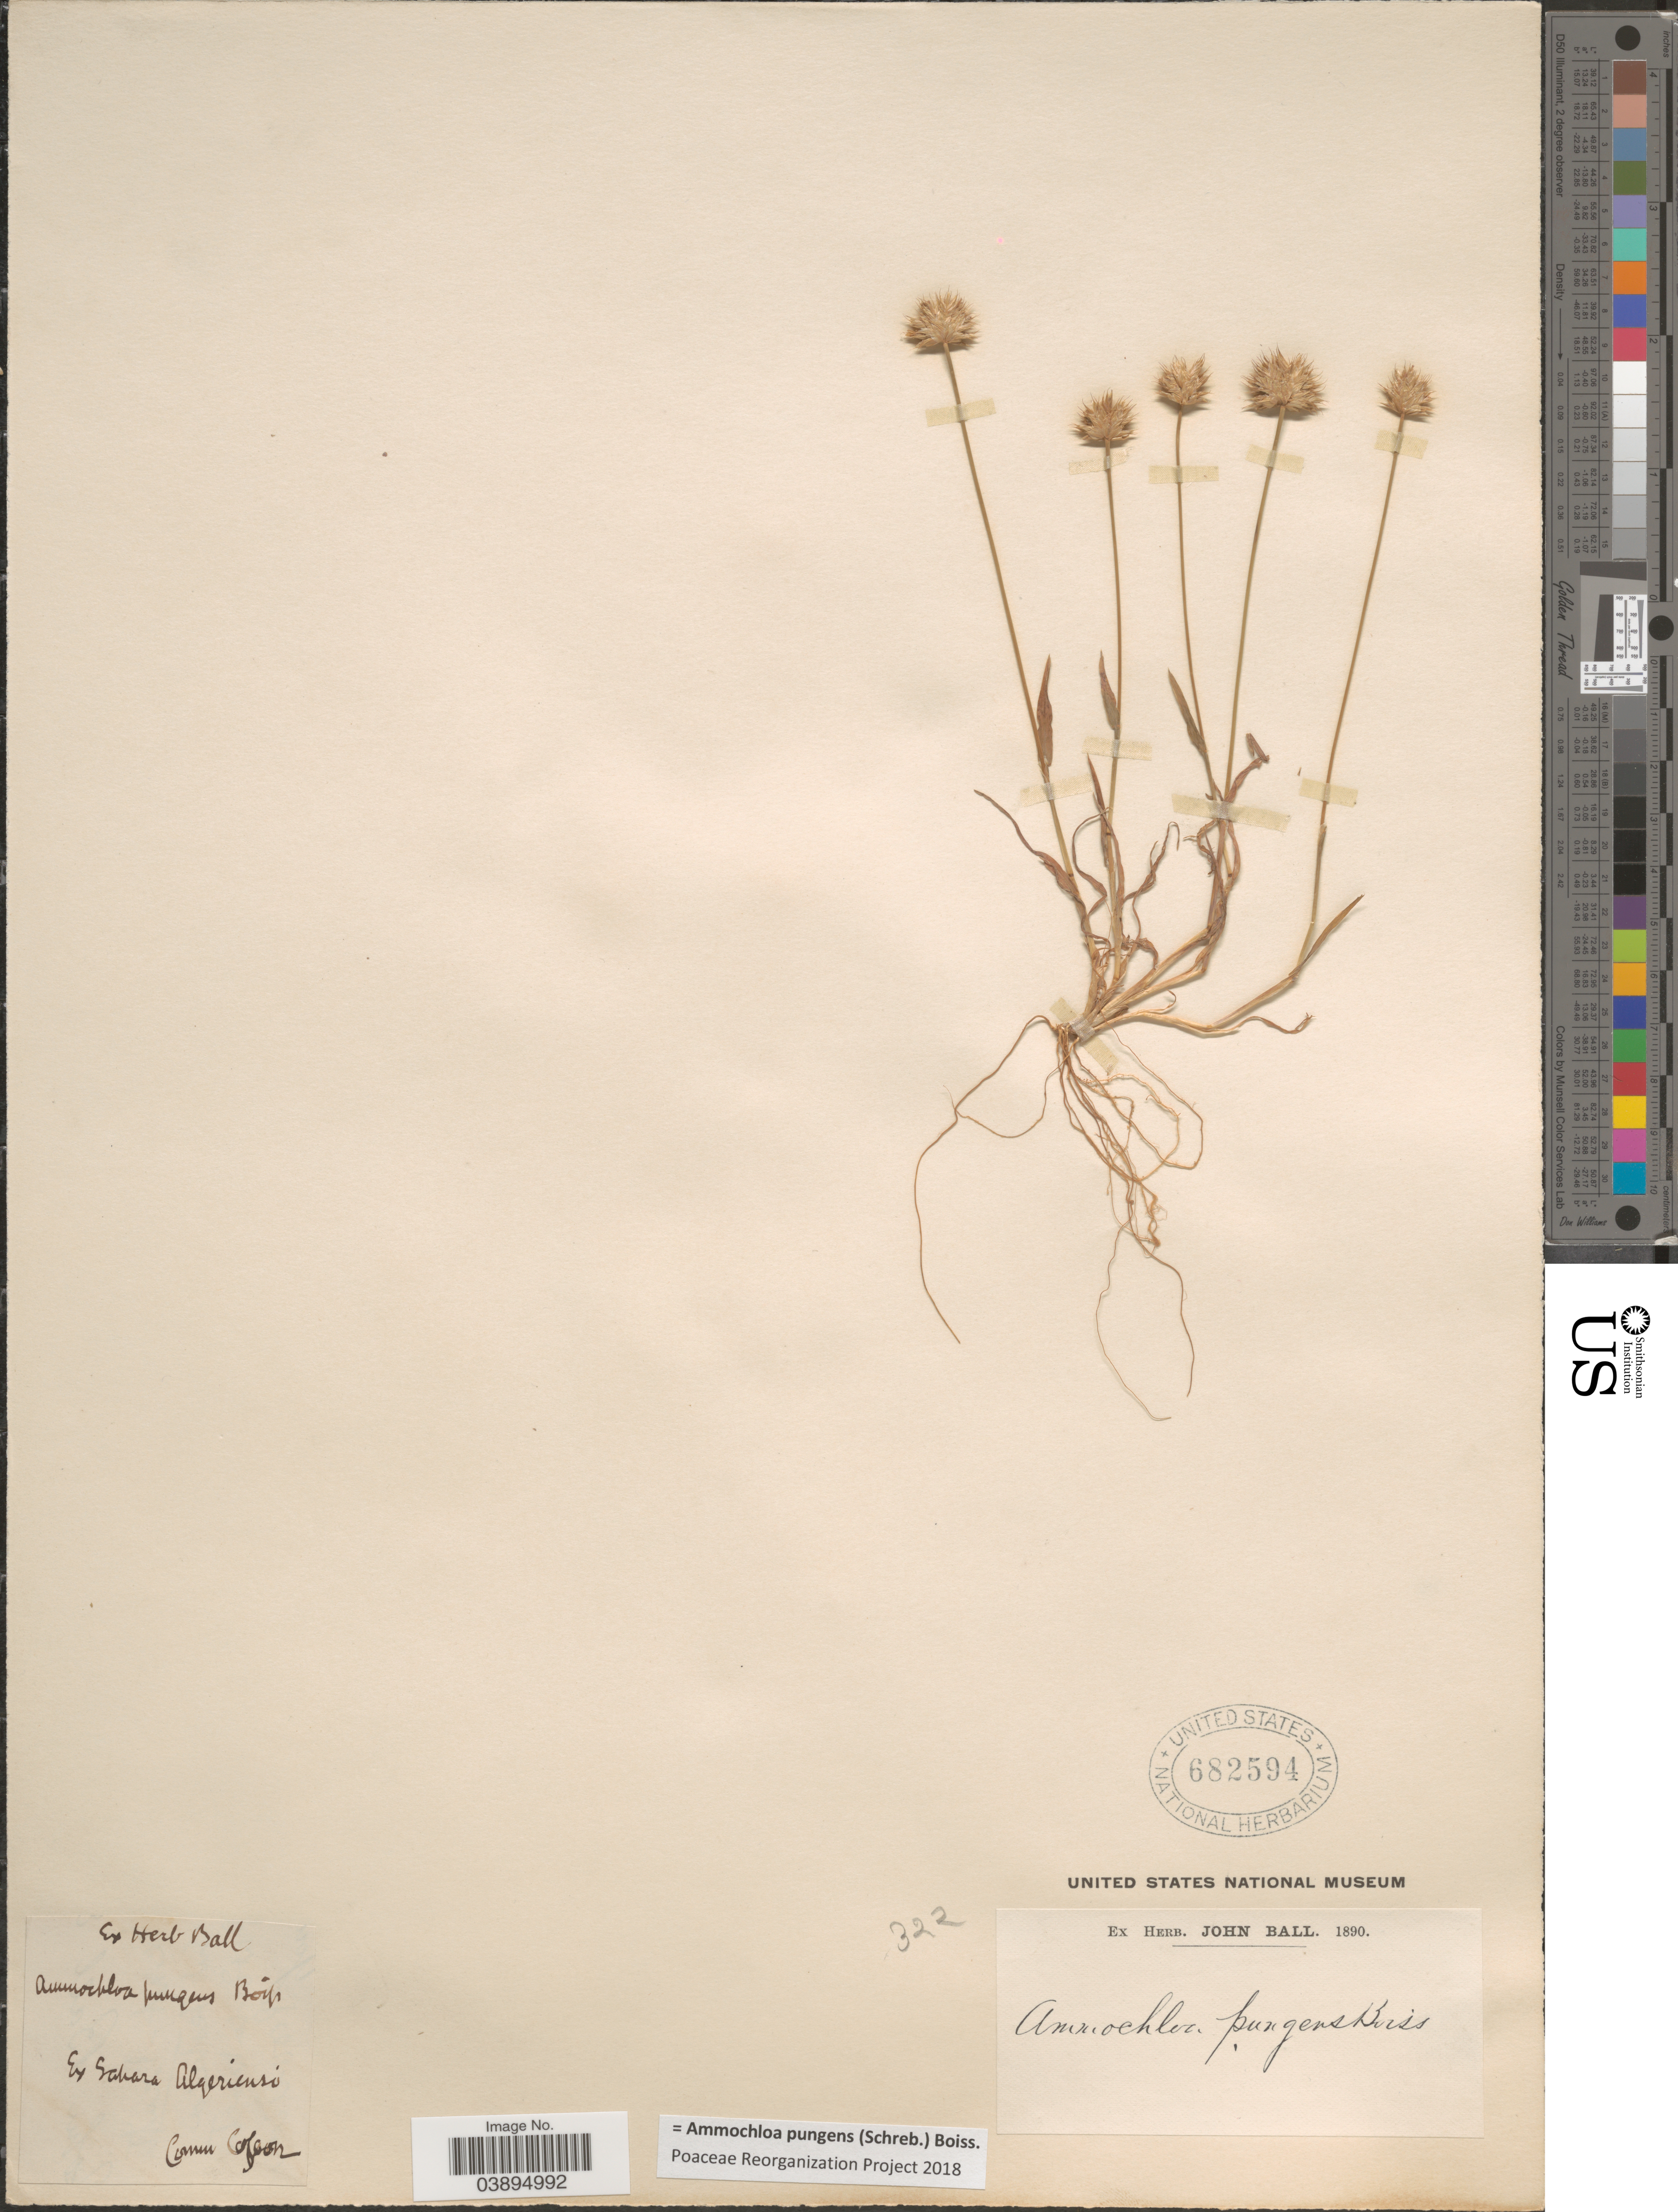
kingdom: Plantae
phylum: Tracheophyta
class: Liliopsida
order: Poales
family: Poaceae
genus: Ammochloa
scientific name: Ammochloa pungens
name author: (Schreb.) Boiss.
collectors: ex herb. John Ball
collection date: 1890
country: Algeria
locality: Ex Sahara Algerienso.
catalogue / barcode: US 682594